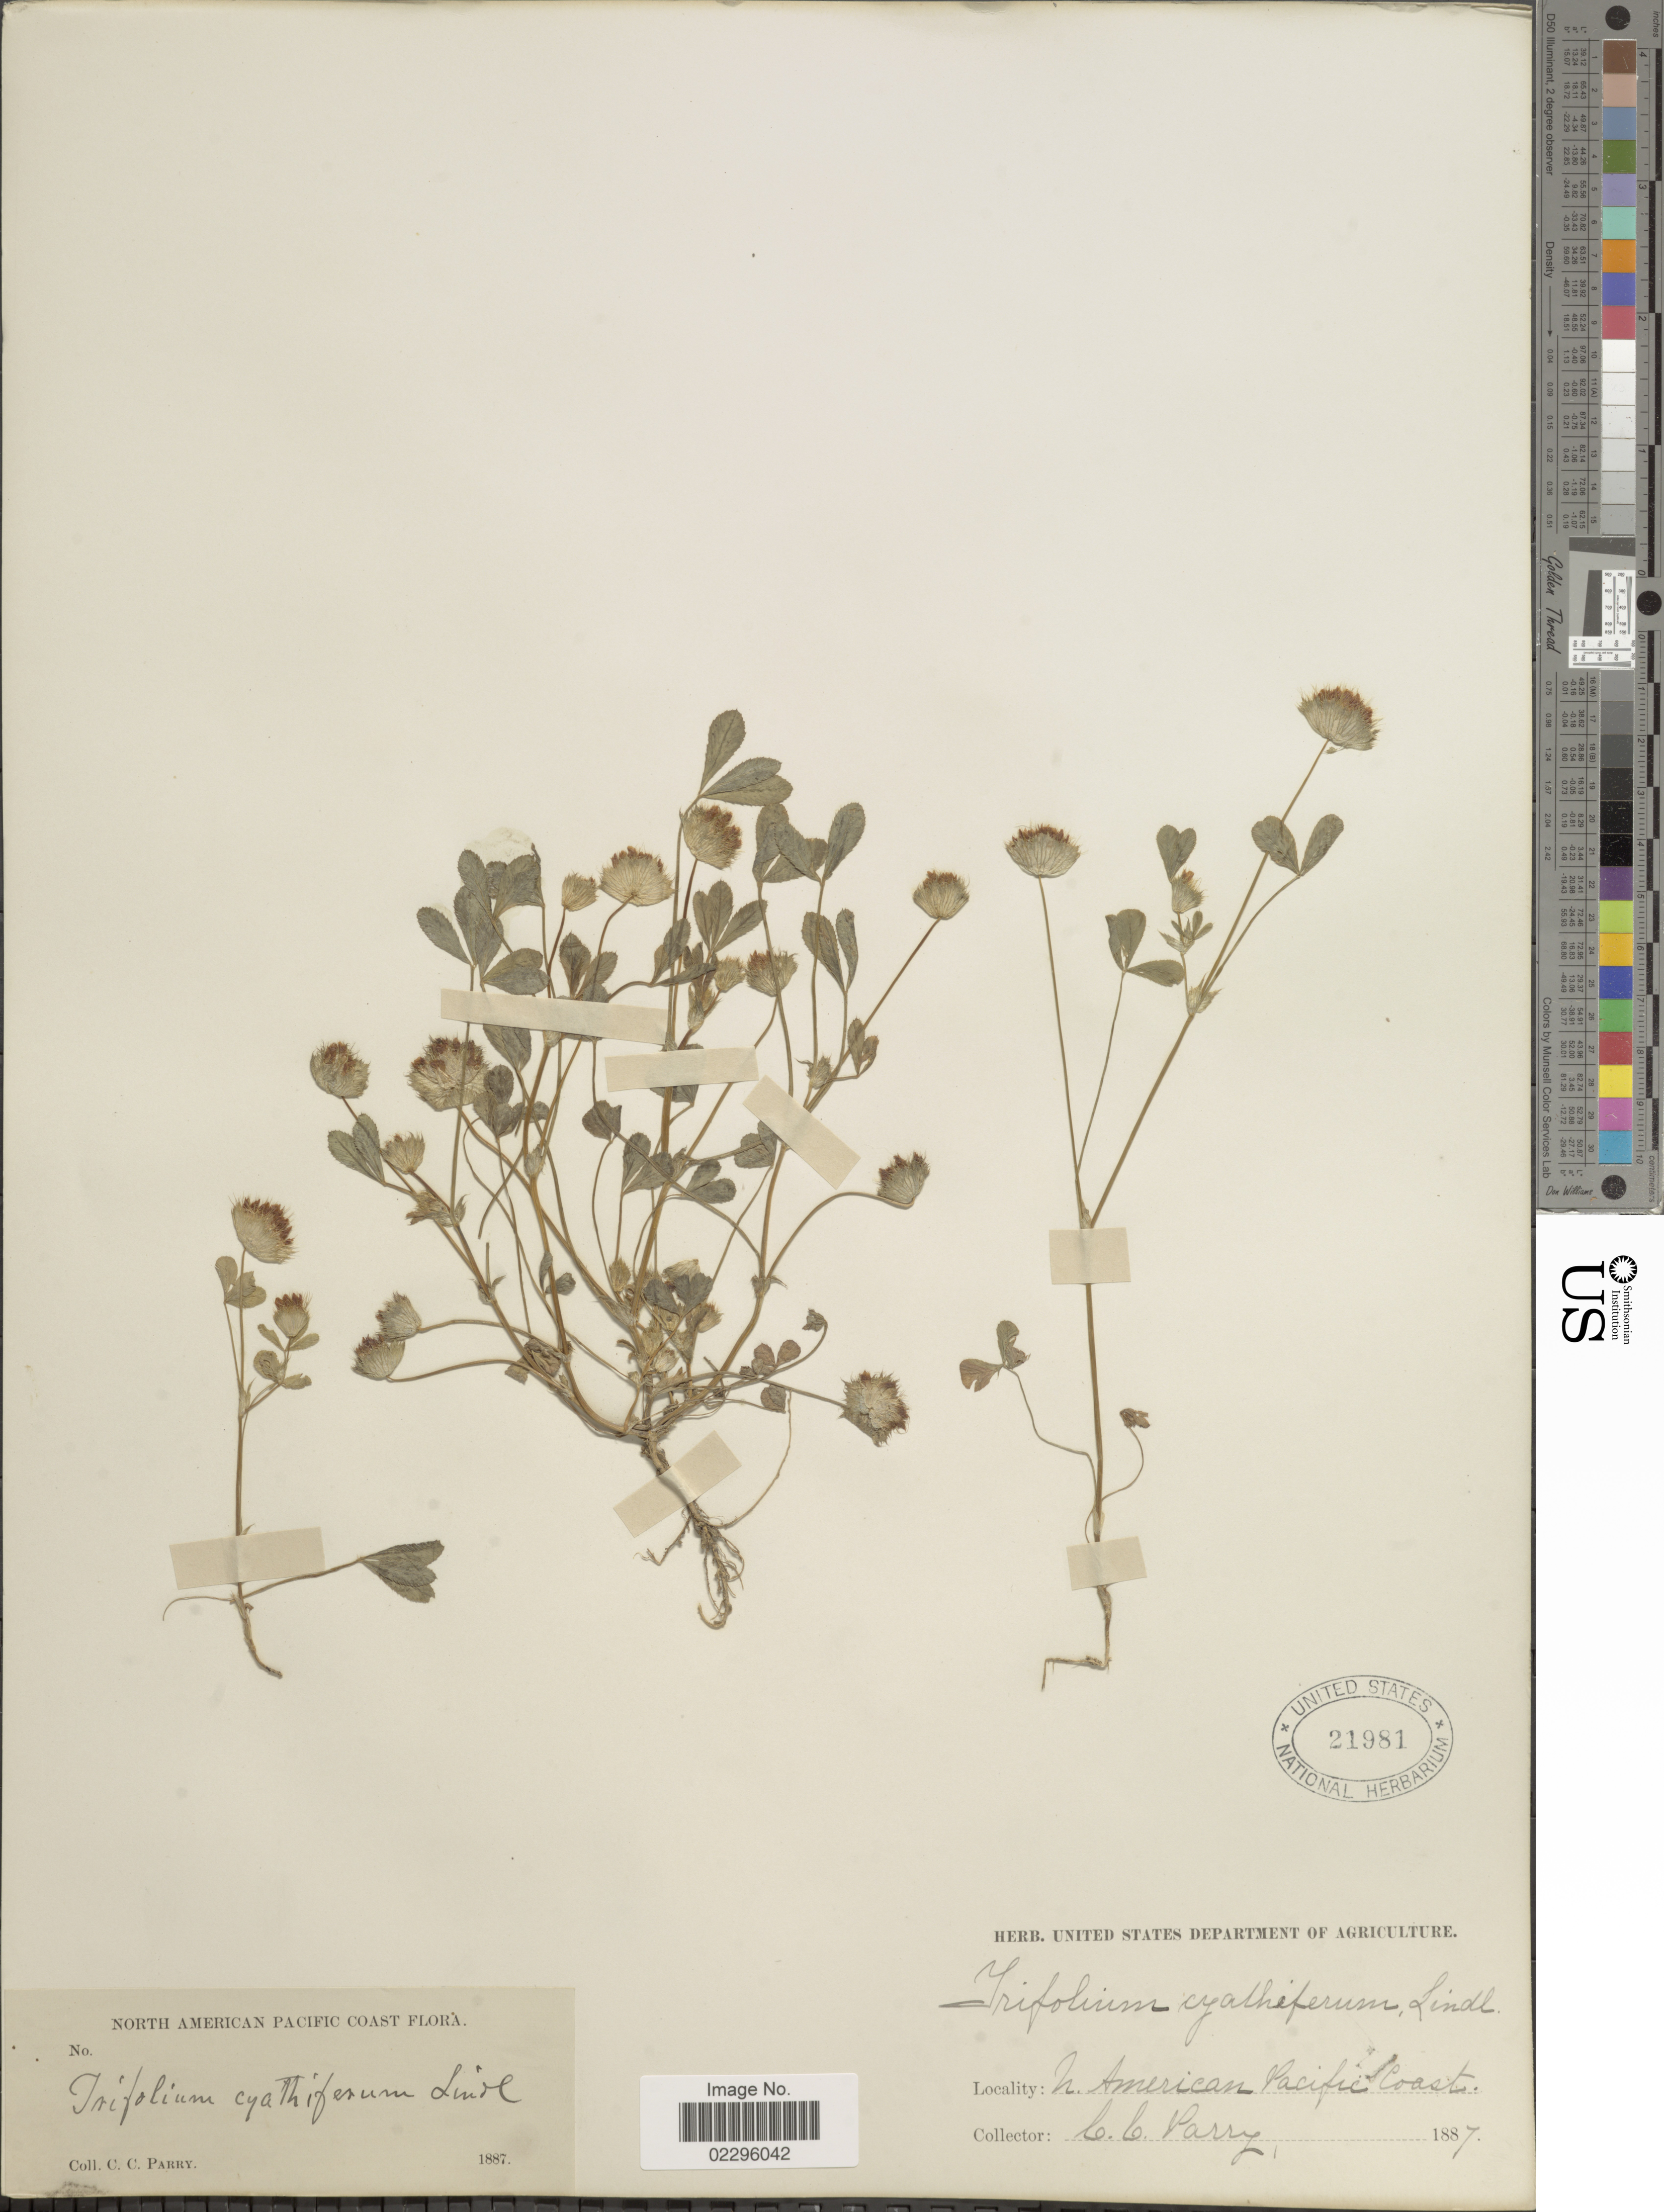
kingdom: Plantae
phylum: Tracheophyta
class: Magnoliopsida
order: Fabales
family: Fabaceae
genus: Trifolium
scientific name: Trifolium cyathiferum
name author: Lindl.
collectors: C. C. Parry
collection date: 1887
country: United States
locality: North American Pacific Coast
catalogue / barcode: US 21981